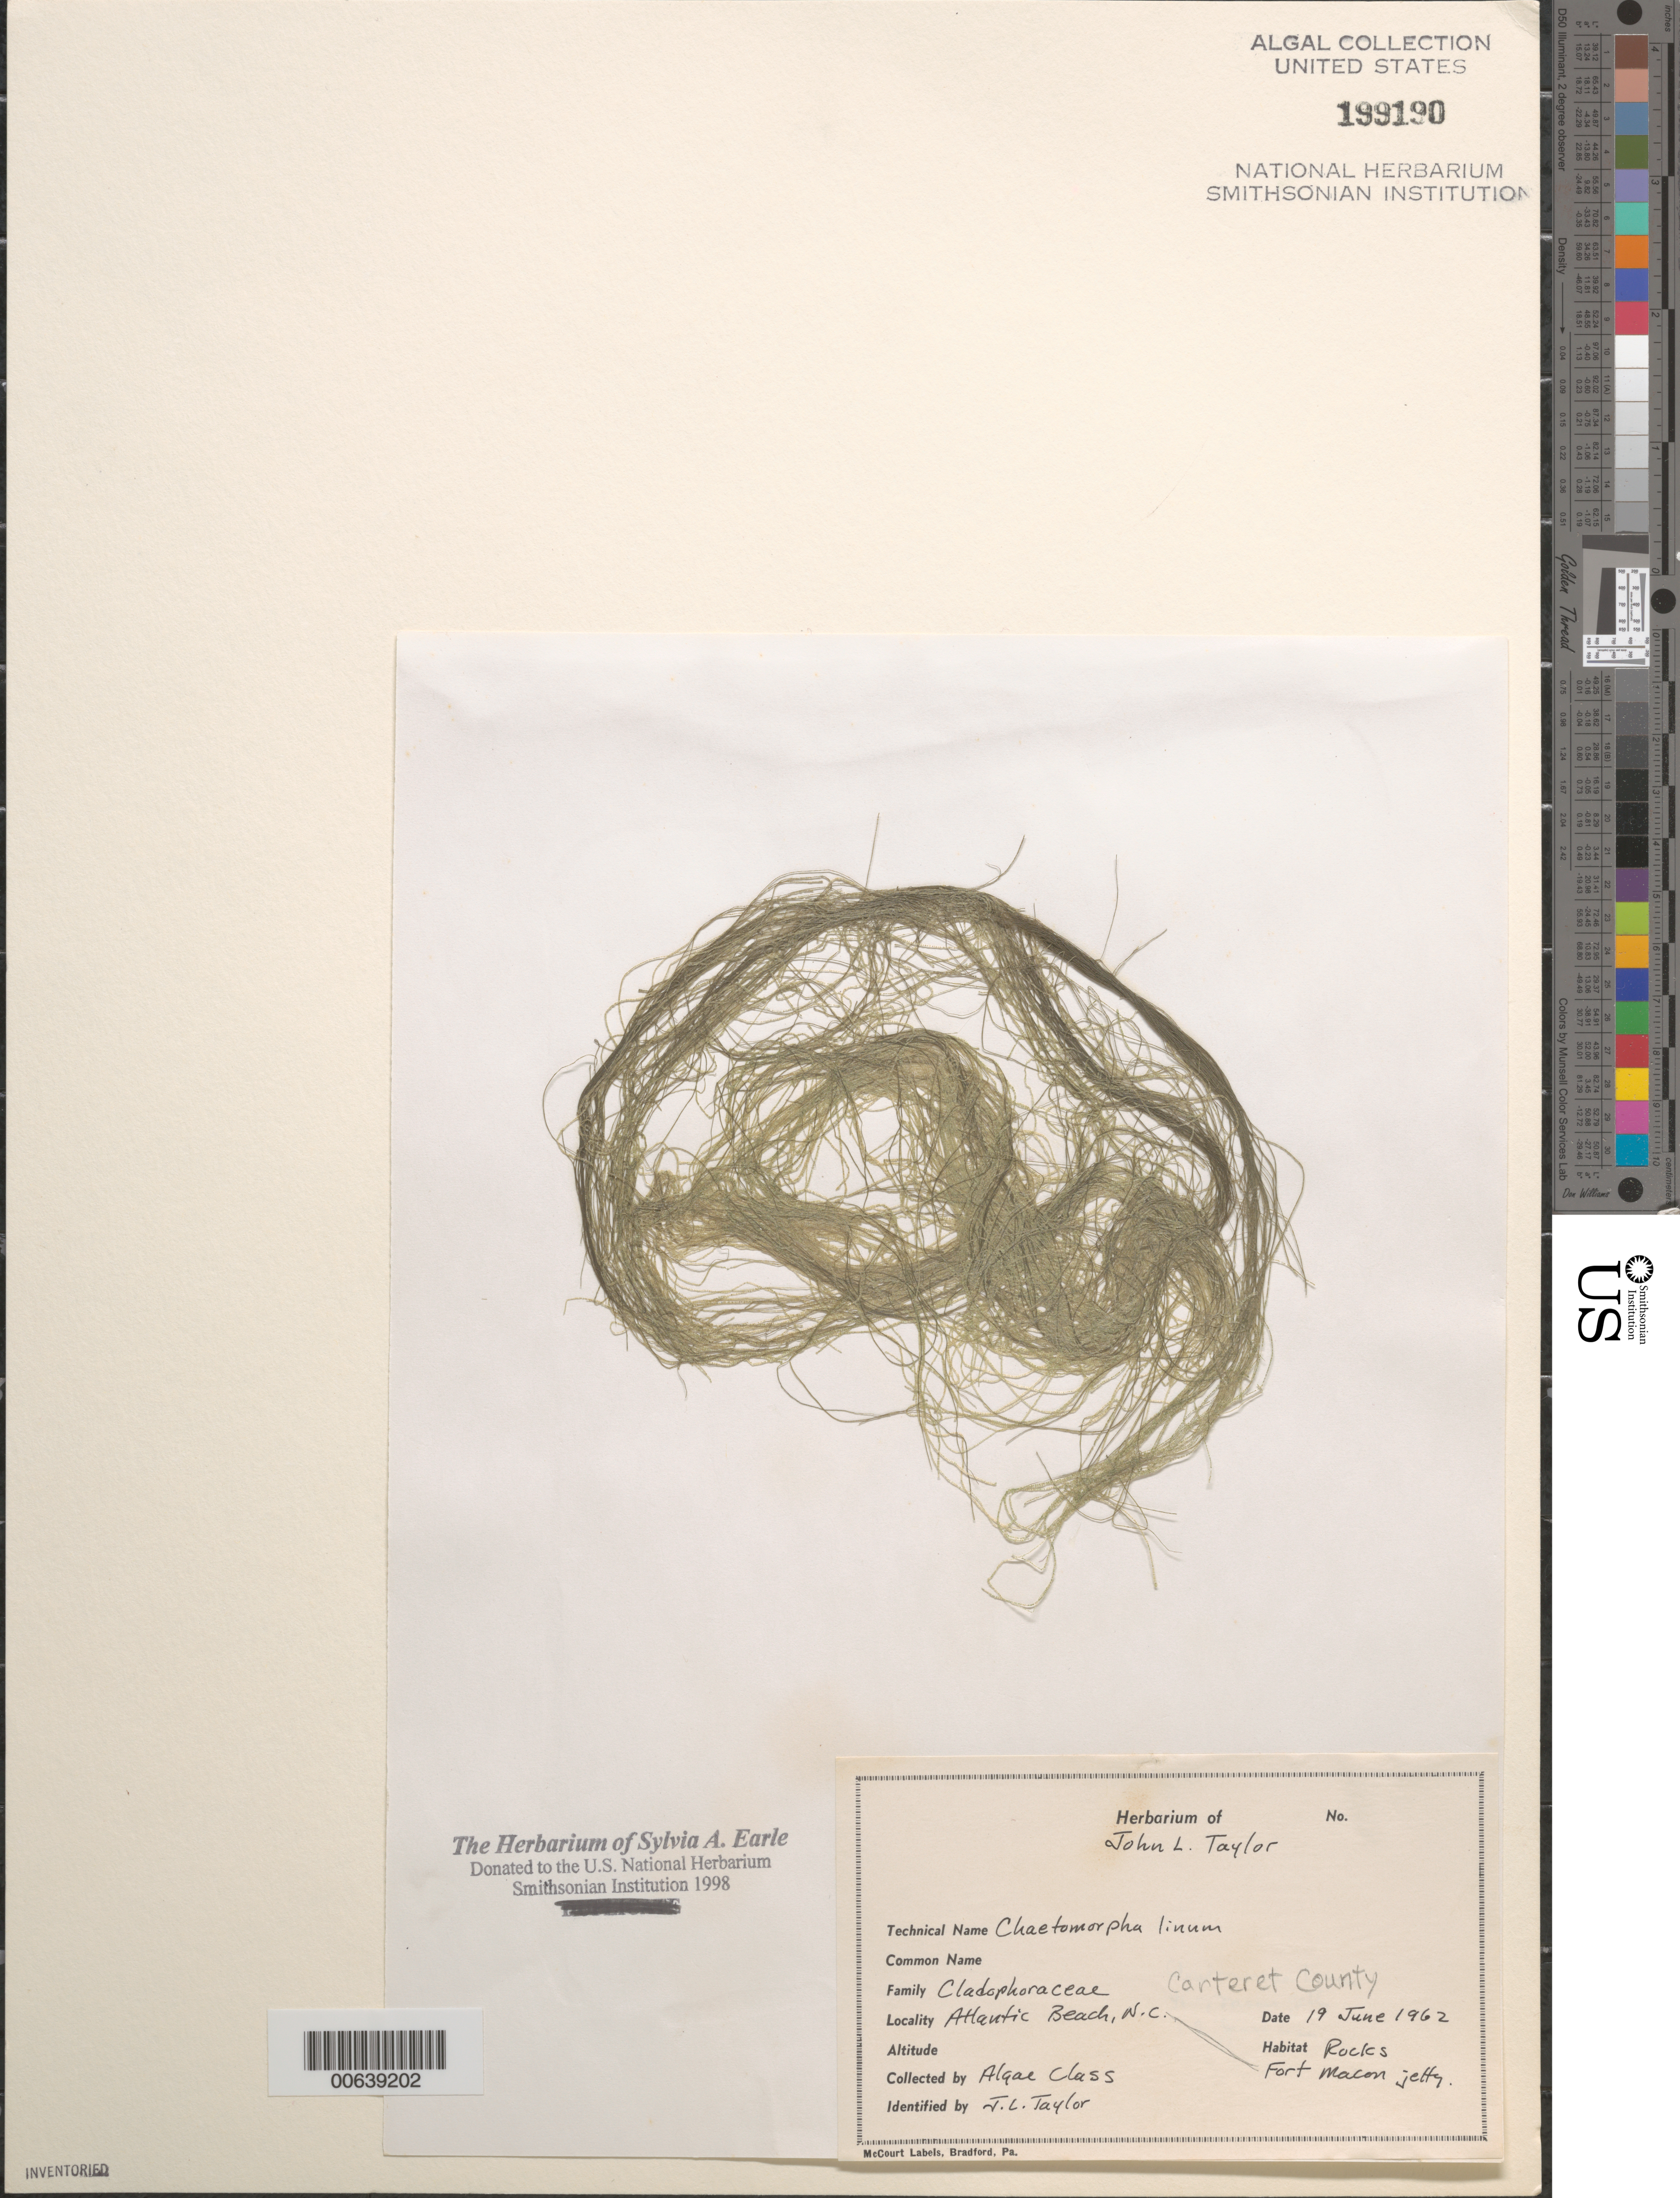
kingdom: Plantae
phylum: Chlorophyta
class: Ulvophyceae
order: Cladophorales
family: Cladophoraceae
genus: Chaetomorpha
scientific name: Chaetomorpha linum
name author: (O.F. Muell.) Kütz.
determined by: Taylor, J. L.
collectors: Students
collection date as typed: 19 Jun 1962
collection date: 1962-06-19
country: United States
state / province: North Carolina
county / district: Carteret County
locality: Atlantic Beach, Fort Macon jetty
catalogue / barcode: US 199190